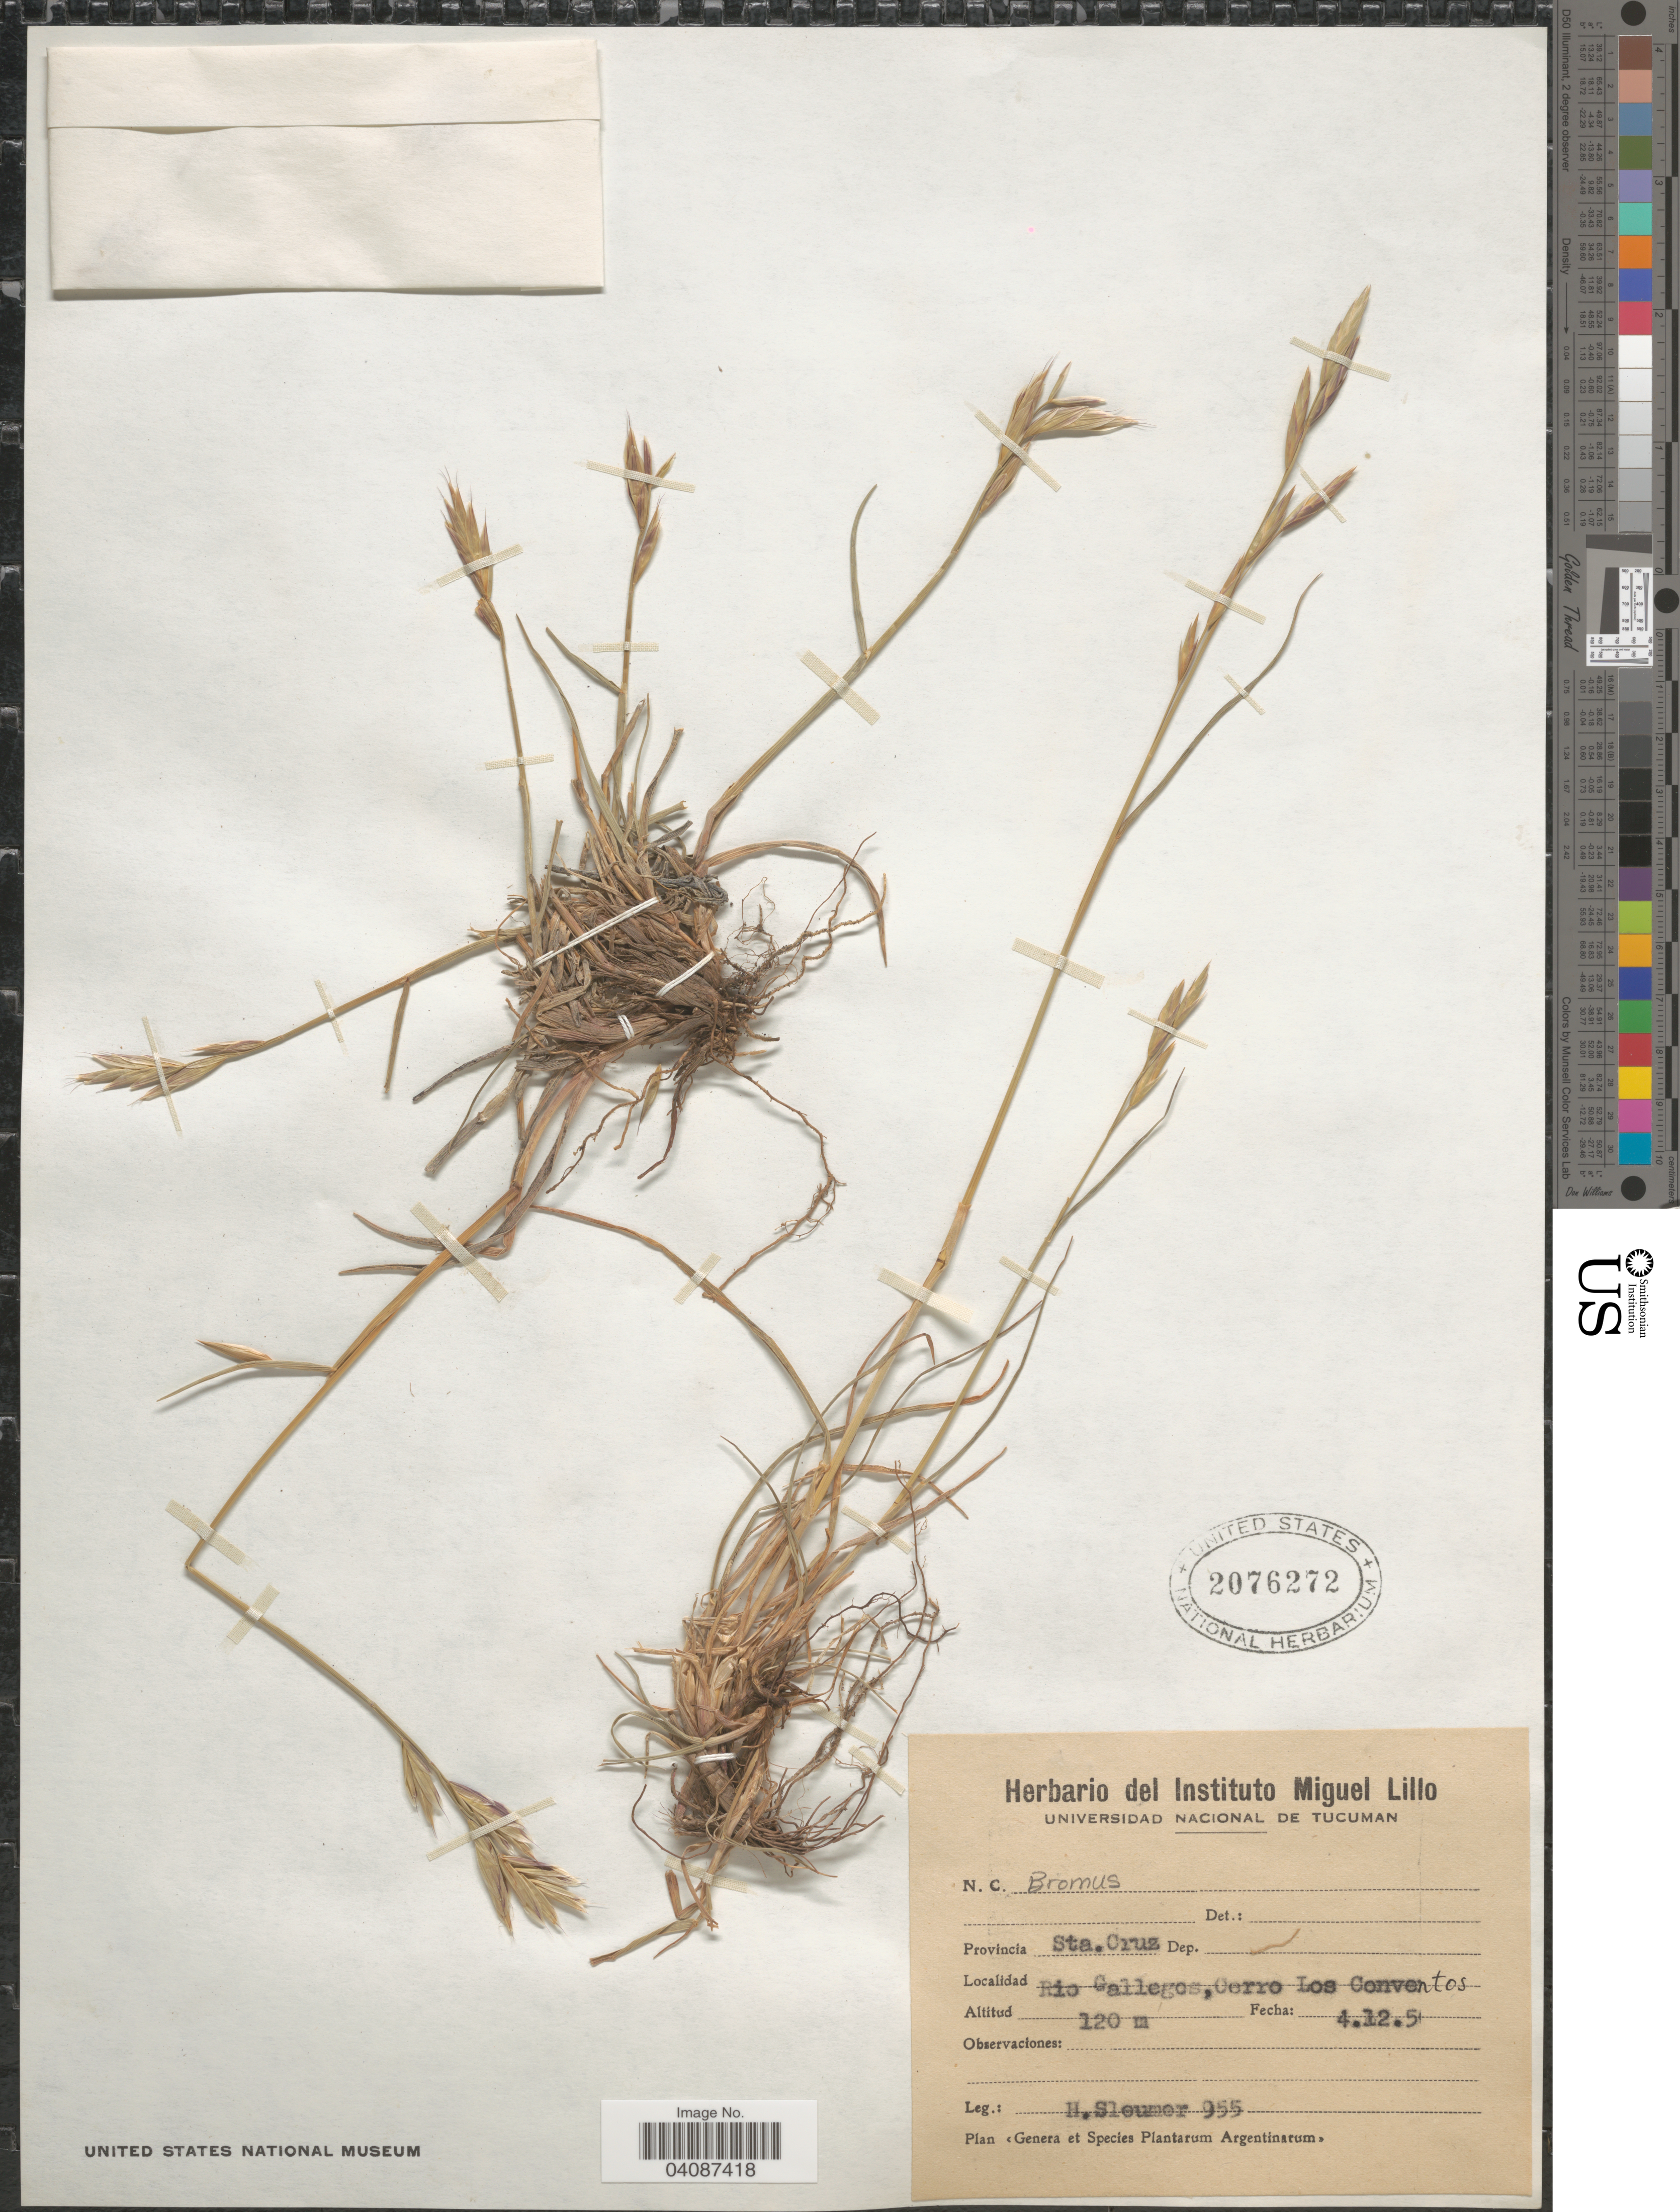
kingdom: Plantae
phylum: Tracheophyta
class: Liliopsida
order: Poales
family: Poaceae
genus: Bromus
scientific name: Bromus sp.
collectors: H. O. Sleumer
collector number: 955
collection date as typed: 4.12.5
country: Argentina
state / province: Santa Cruz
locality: Rio Gallegos, Cerro Los Conventos.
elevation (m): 120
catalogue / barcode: US 2076272